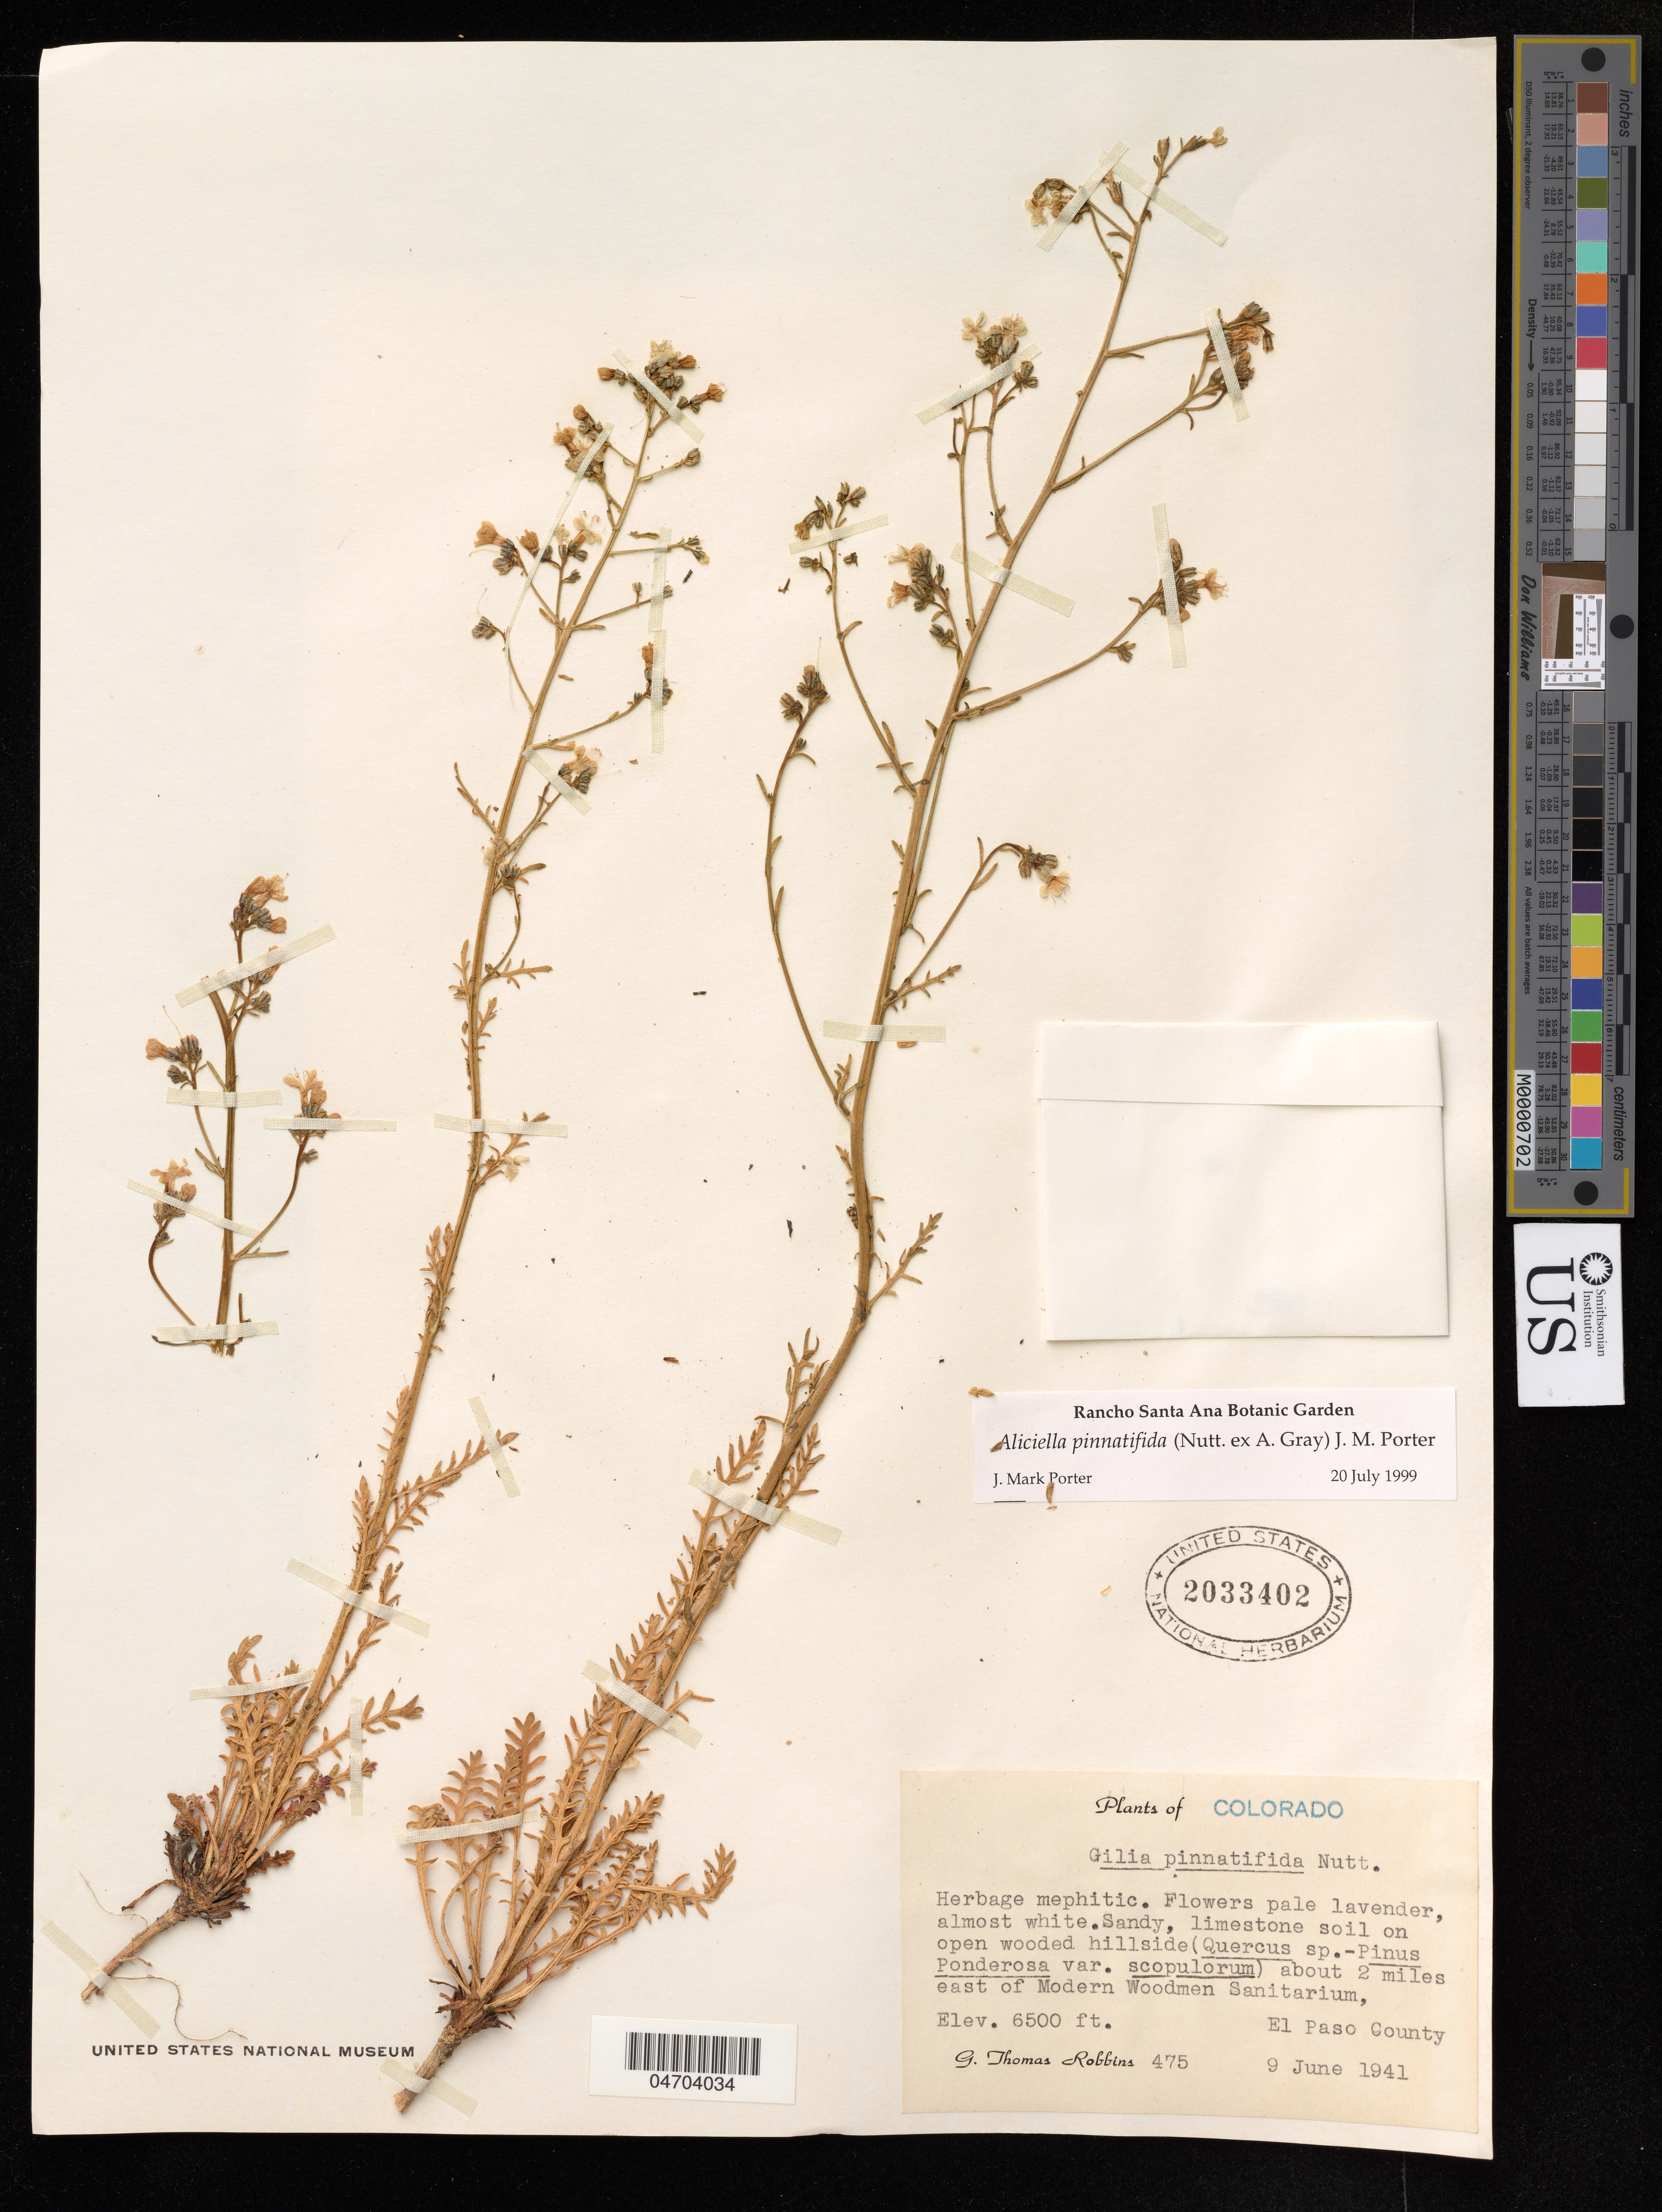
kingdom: Plantae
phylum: Tracheophyta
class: Magnoliopsida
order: Ericales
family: Polemoniaceae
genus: Aliciella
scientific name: Aliciella pinnatifida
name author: (Nutt. ex A. Gray) J.M. Porter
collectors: G. Robbins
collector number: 475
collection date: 1941-06-09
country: United States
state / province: Colorado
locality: About 2 miles east of Modern Woodmen Sanitarium, El Paso County.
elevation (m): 1981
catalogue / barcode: US 2033402